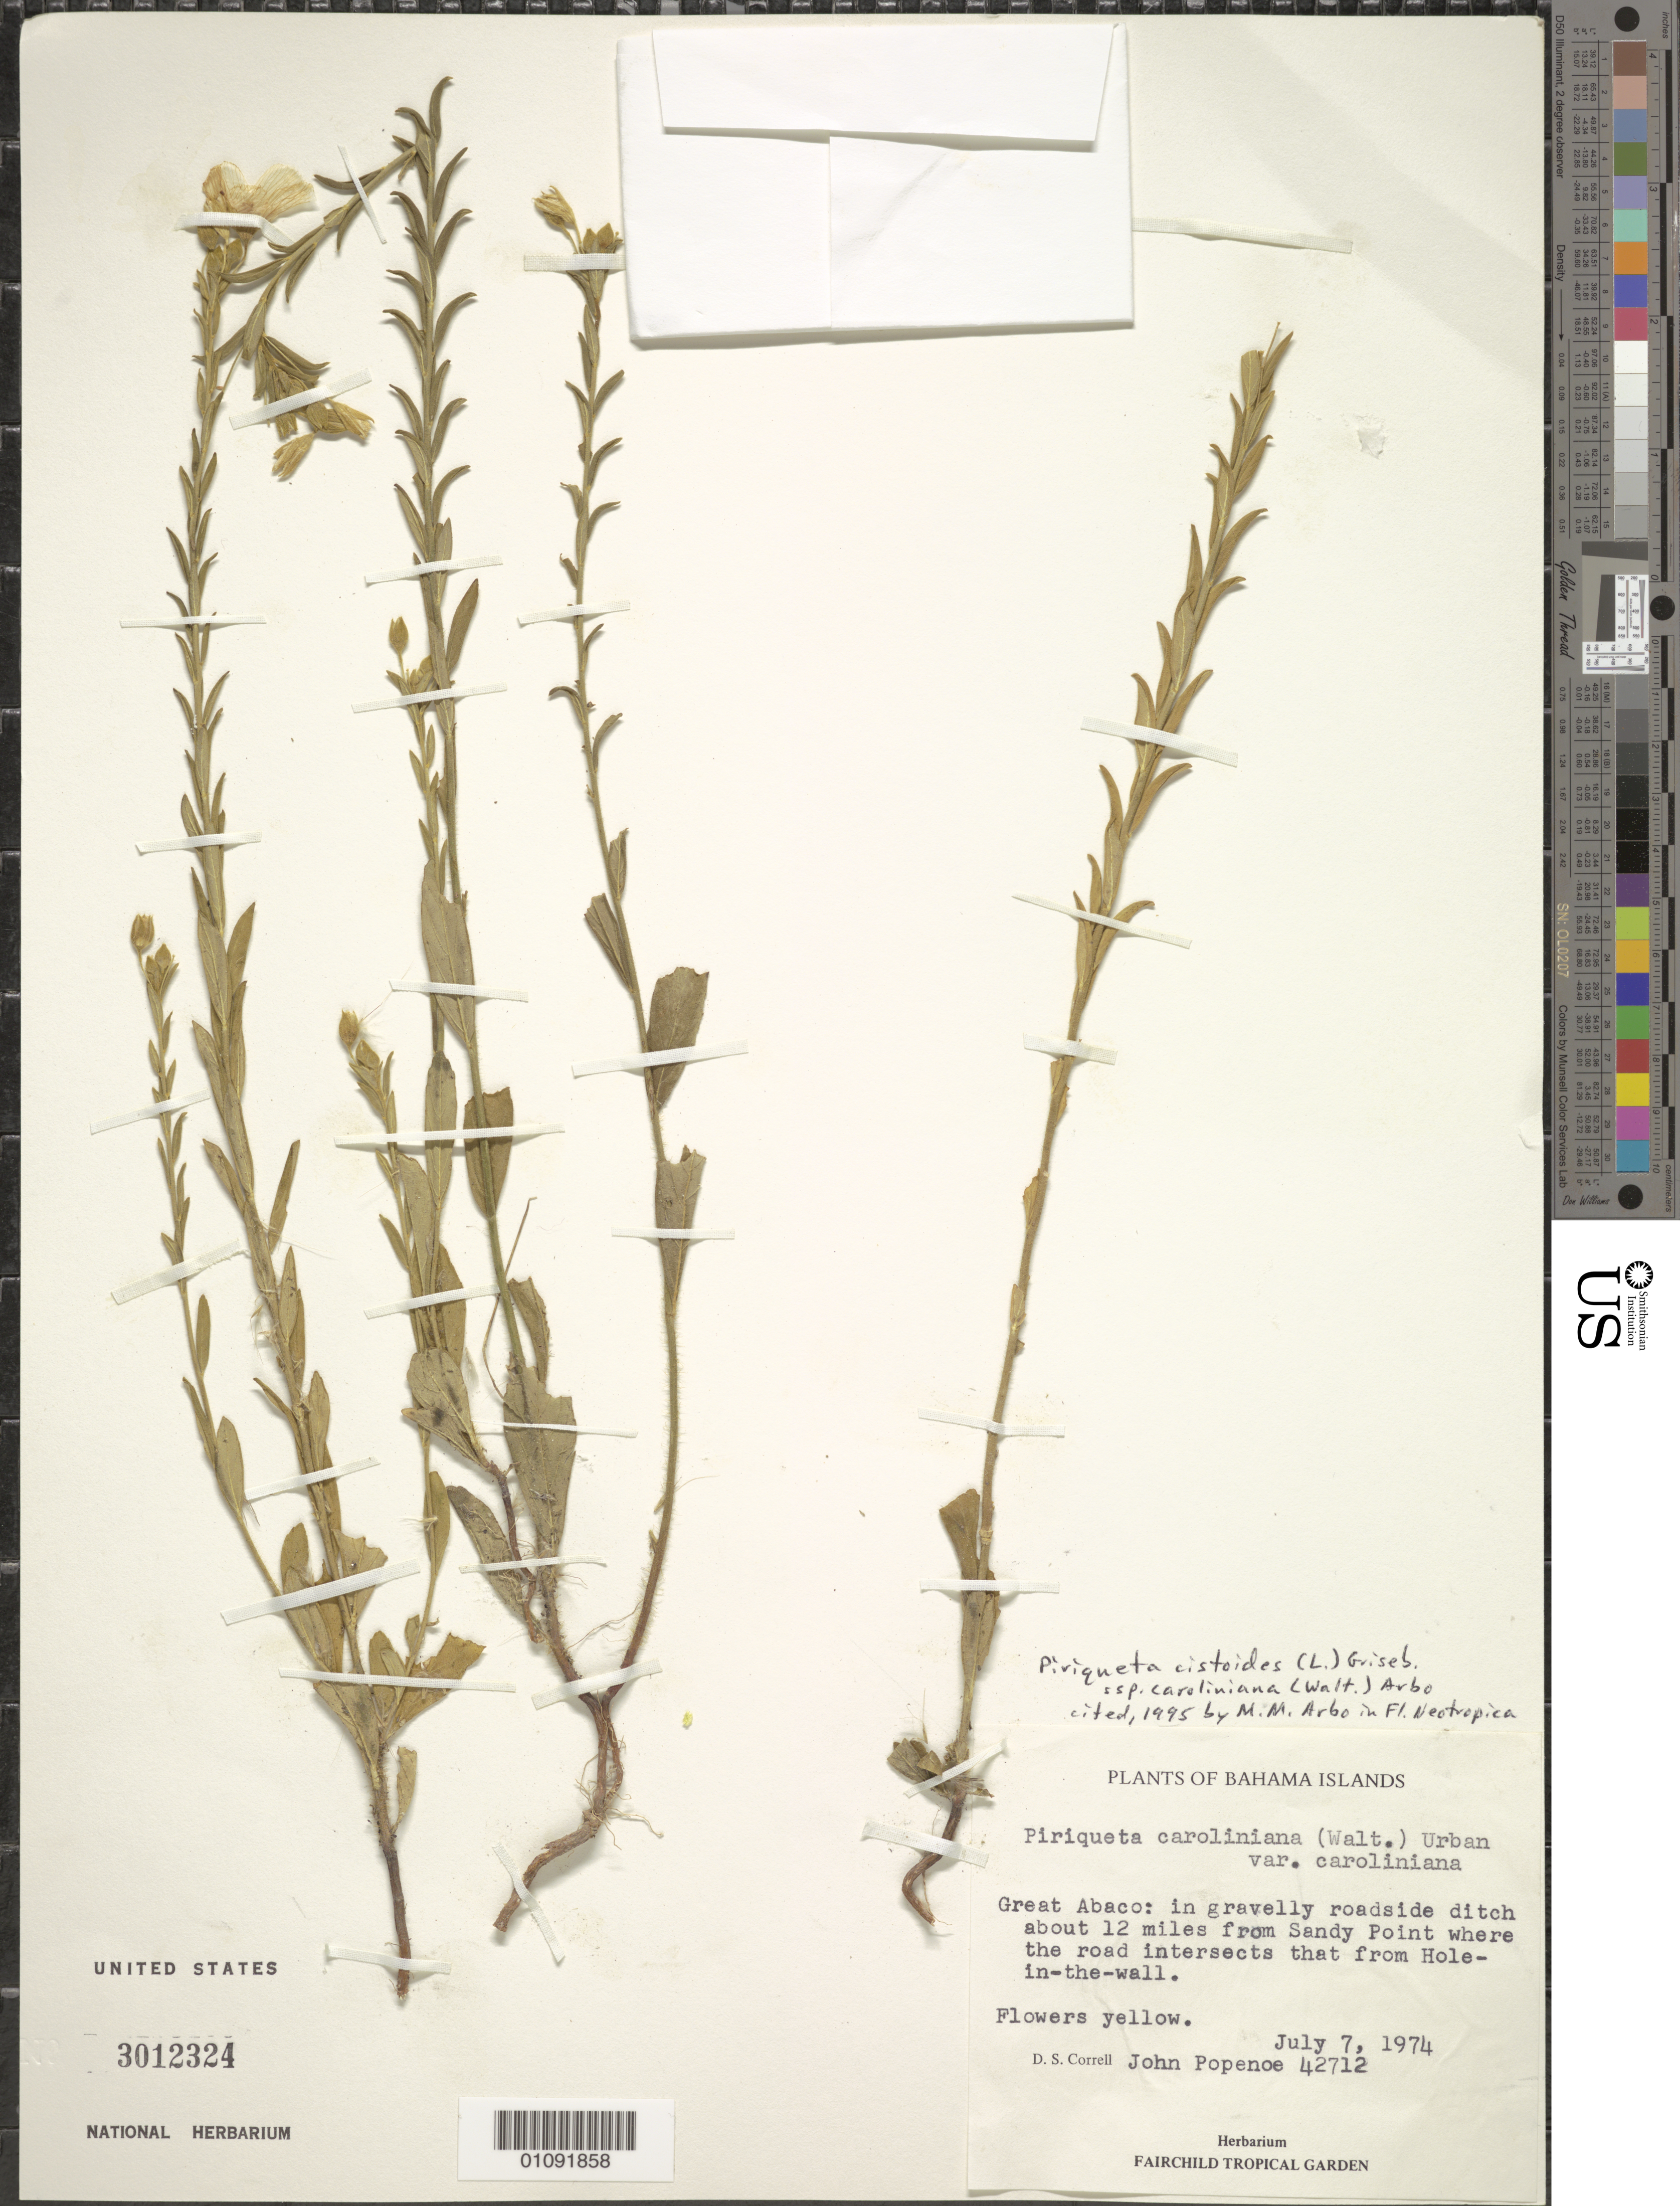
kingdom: Plantae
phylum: Tracheophyta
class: Magnoliopsida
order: Malpighiales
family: Turneraceae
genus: Piriqueta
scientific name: Piriqueta cistoides subsp. caroliniana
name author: (Walter) Arbo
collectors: J. Popenoe & D. S. Correll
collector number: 42712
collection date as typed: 07 Jul 1974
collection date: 1974-07-07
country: Bahamas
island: Great Abaco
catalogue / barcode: US 3012324